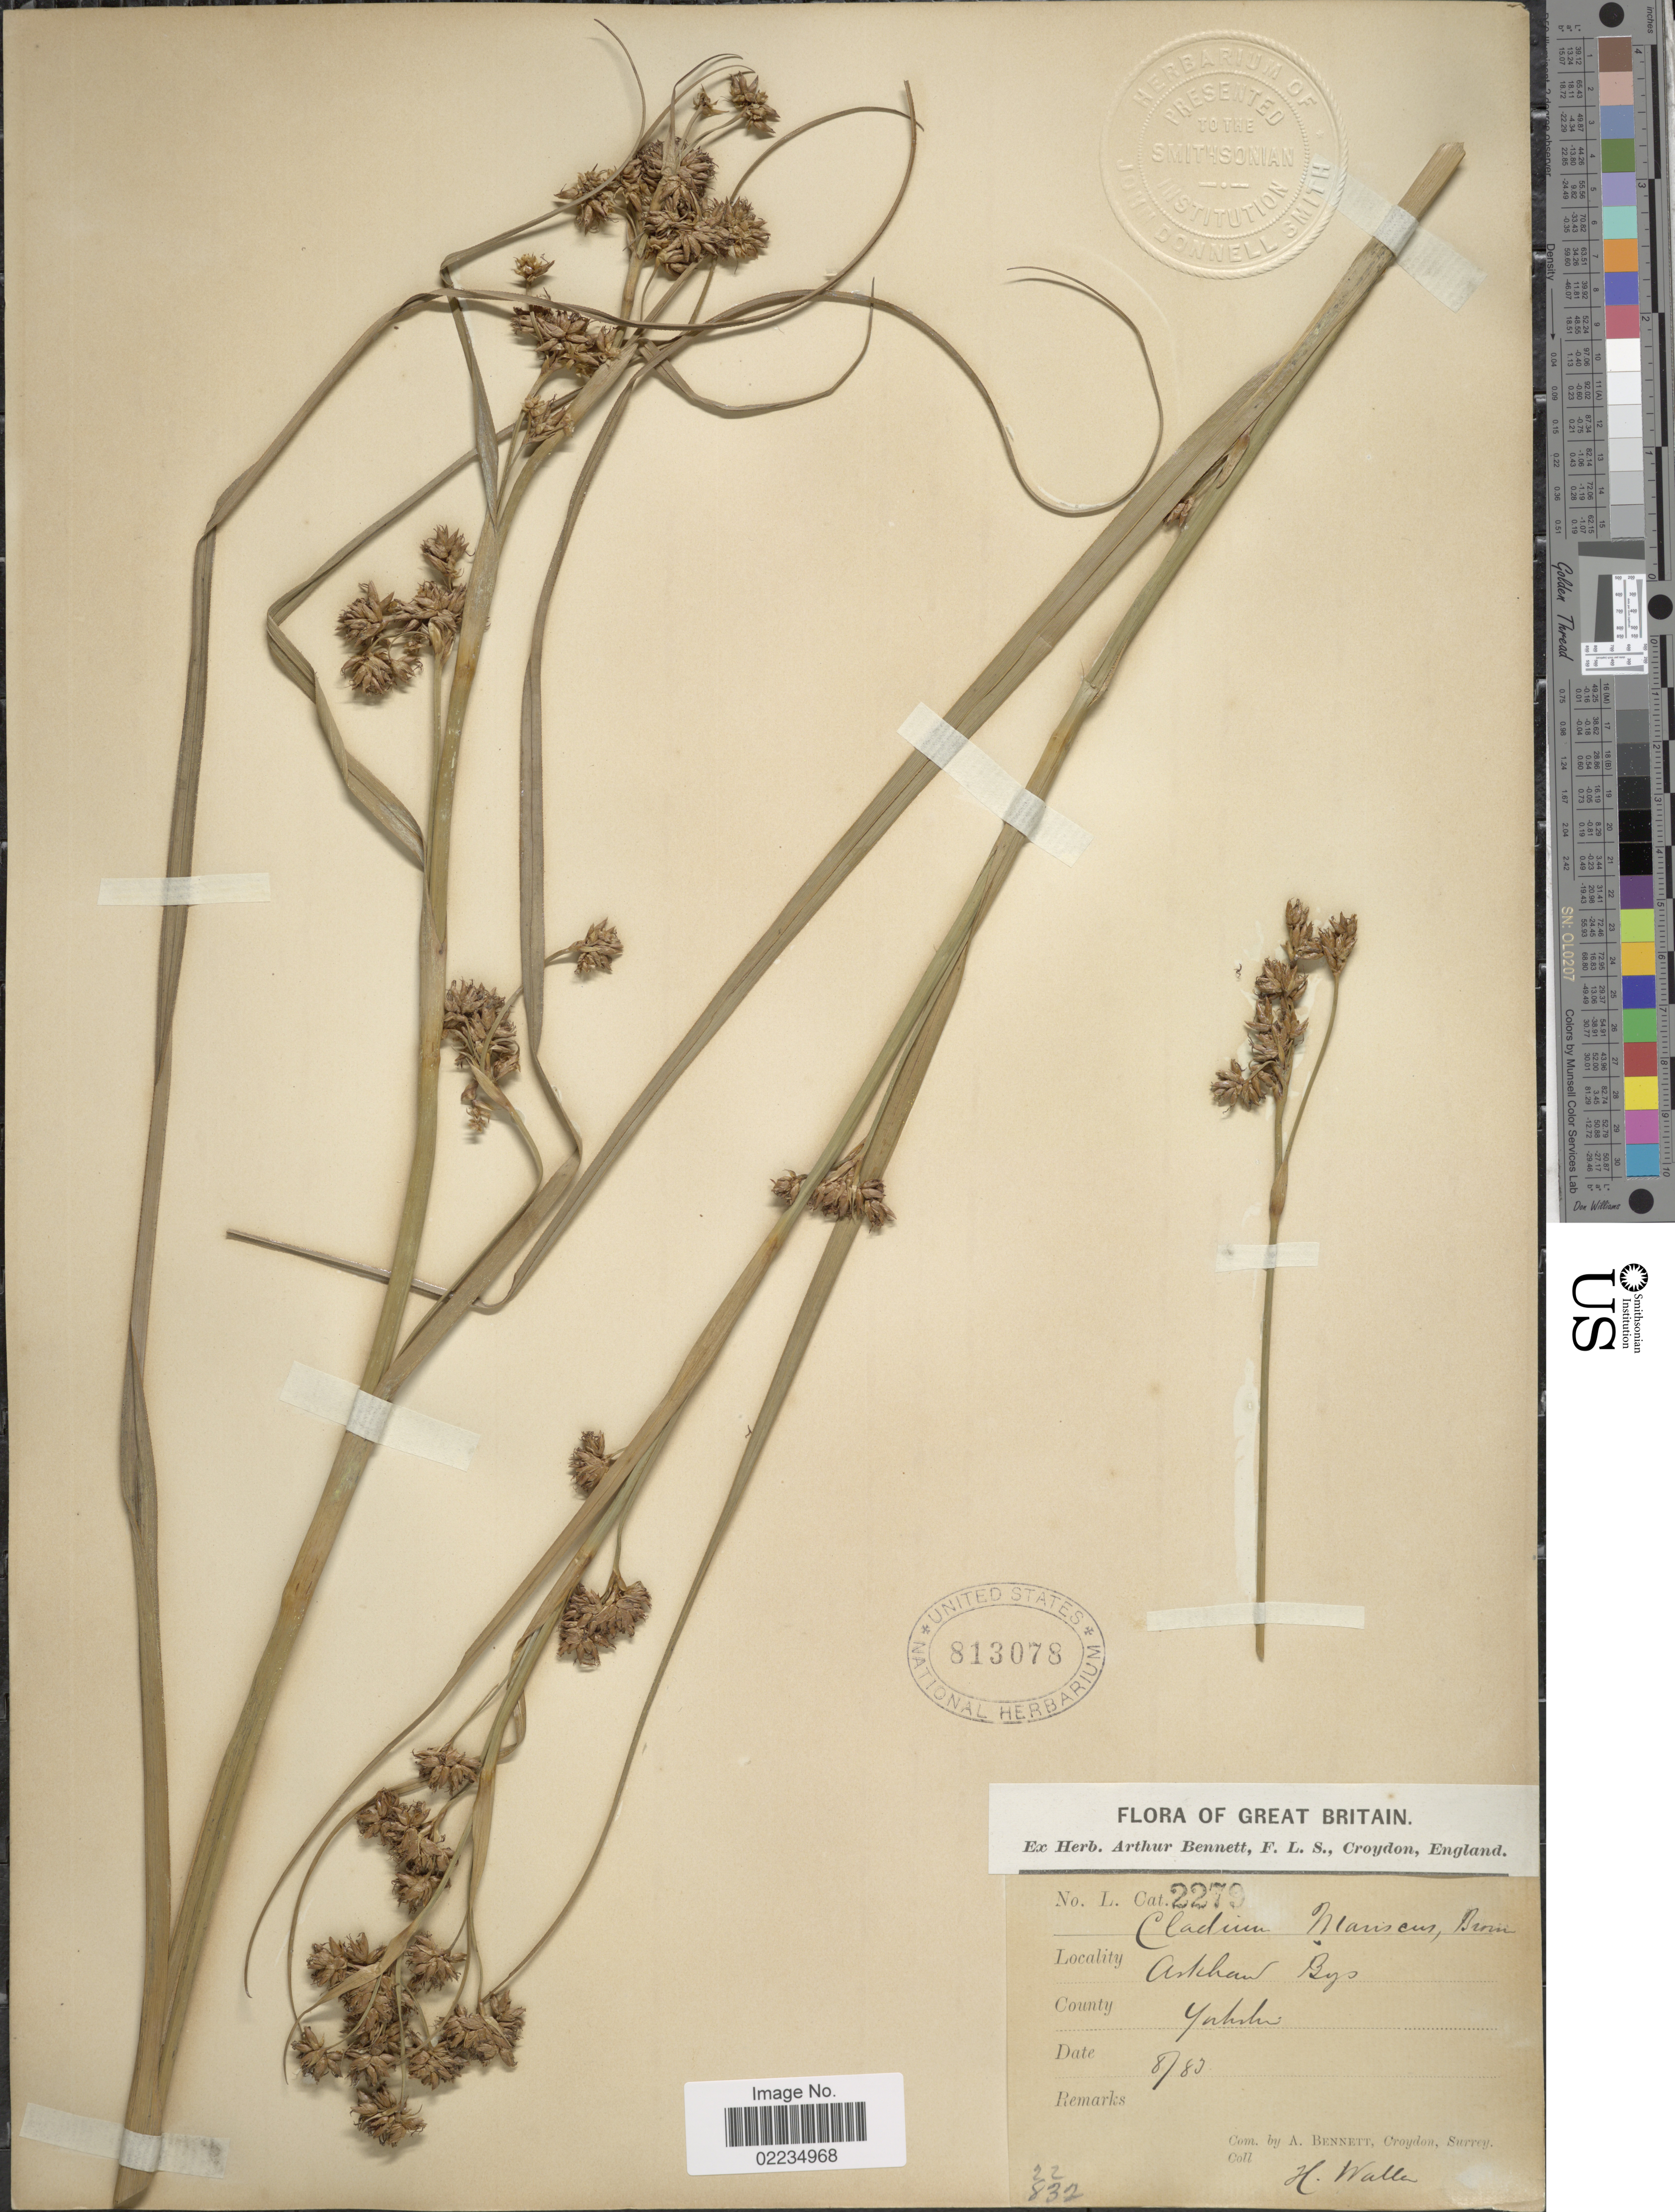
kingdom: Plantae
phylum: Tracheophyta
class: Liliopsida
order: Poales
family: Cyperaceae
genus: Cladium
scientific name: Cladium mariscus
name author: (L.) Pohl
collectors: H. Waller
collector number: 2279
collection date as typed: Transcribed d/m/y: /8/83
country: United Kingdom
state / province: England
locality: Great Britain, Askham Bryan, County Yorkshire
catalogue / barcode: US 813078